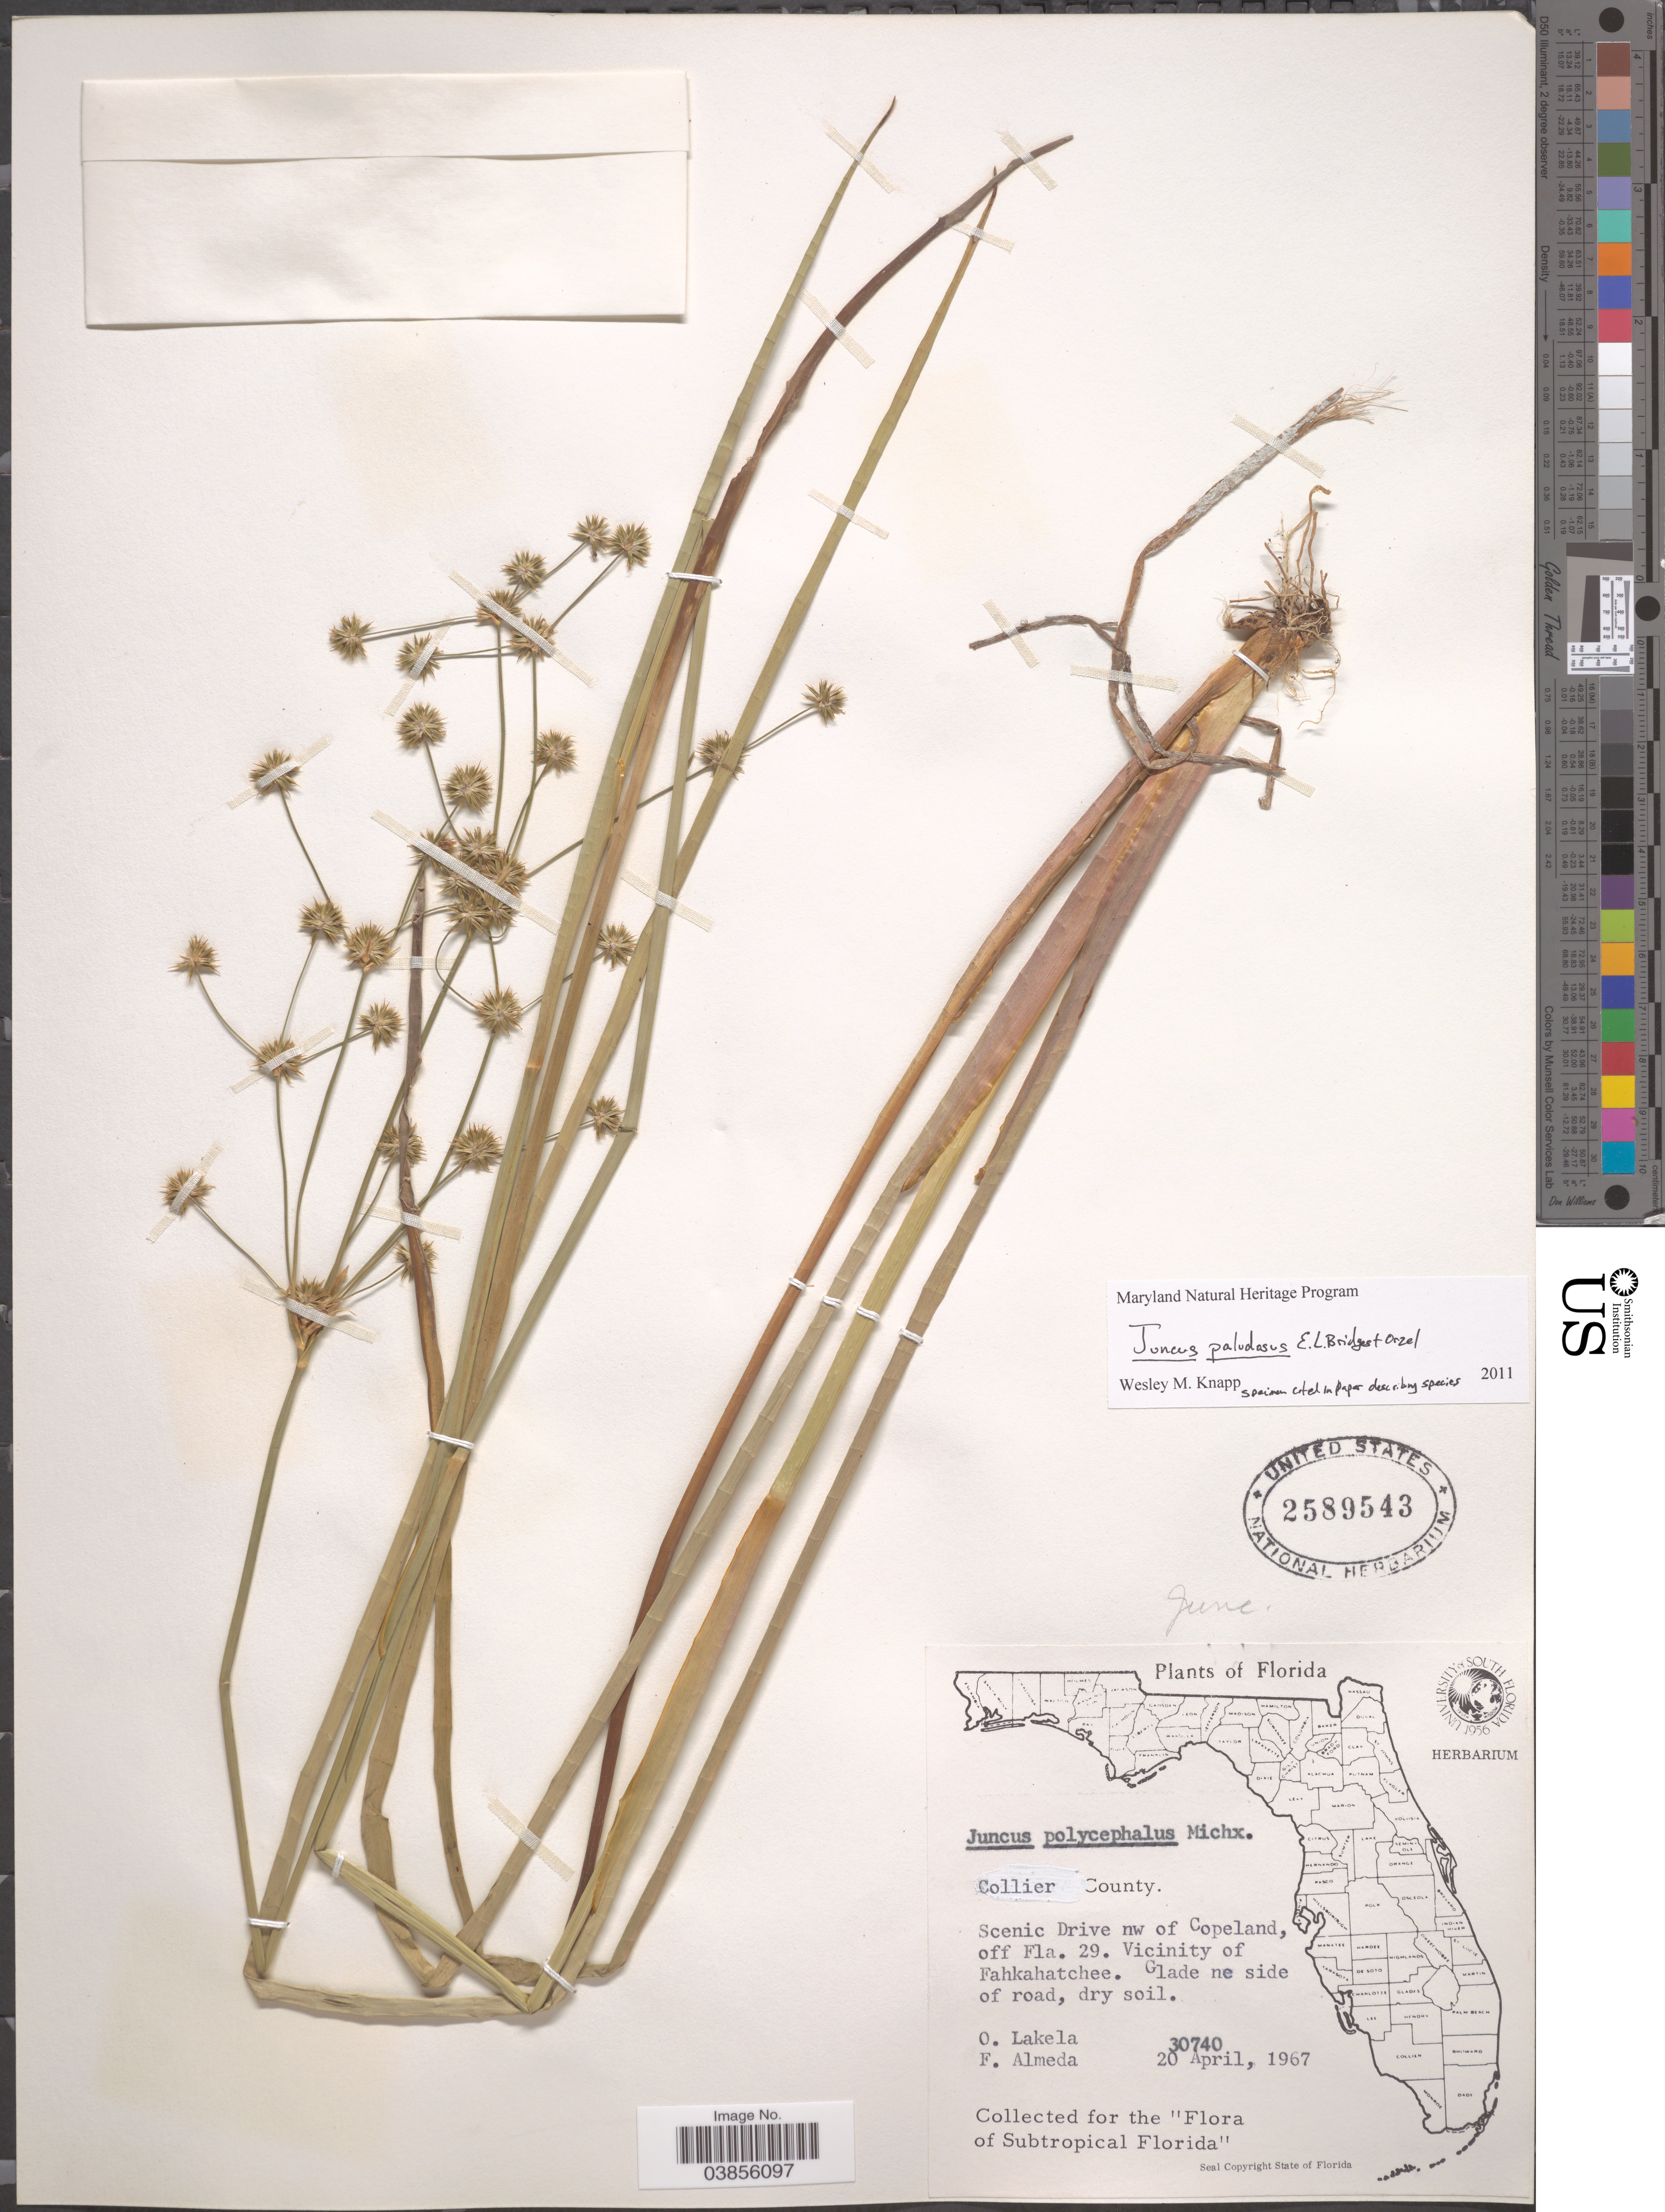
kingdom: Plantae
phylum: Tracheophyta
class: Liliopsida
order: Poales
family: Juncaceae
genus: Juncus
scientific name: Juncus paludosus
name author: E.L. Bridges & Orzell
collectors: O. Lakela & F. Almeda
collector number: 30740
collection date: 1967-04-20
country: United States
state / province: Florida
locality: Collier County. Scenic Drive nw of Copeland, off Fla. 29. Vicinity of Fahkahatchee. Glade ne side of road.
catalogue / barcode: US 2589543